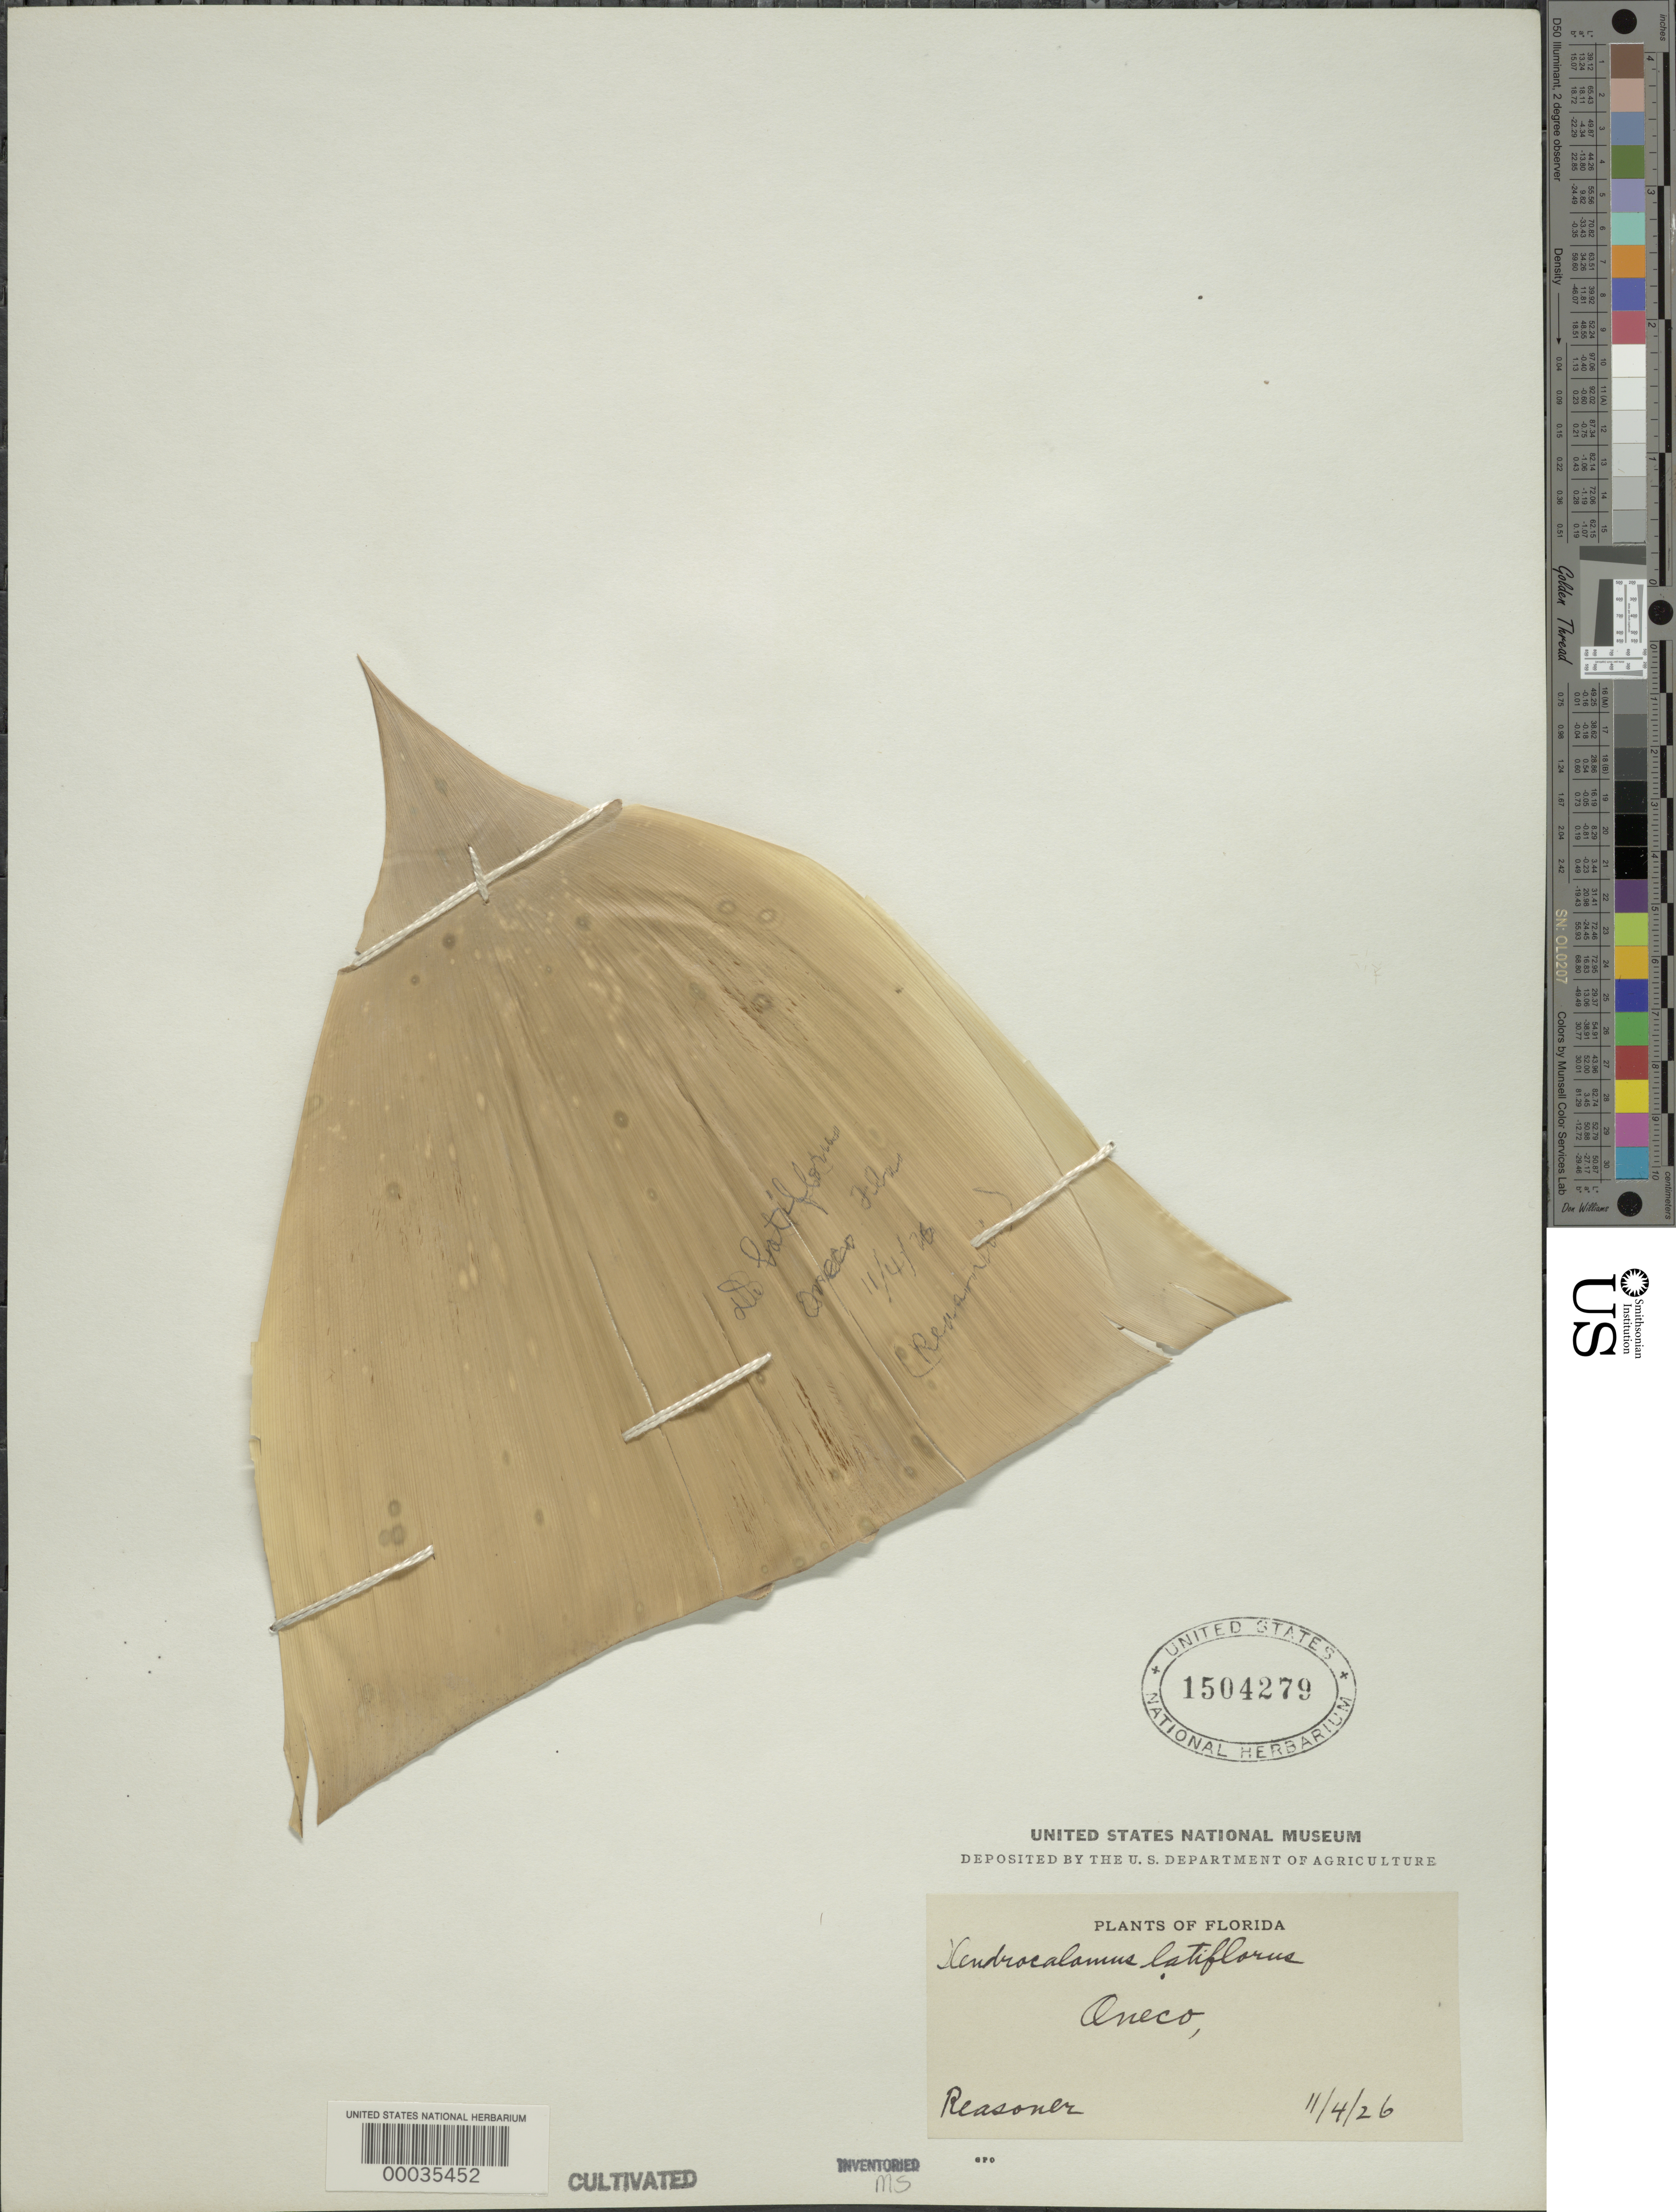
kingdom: Plantae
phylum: Tracheophyta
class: Liliopsida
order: Poales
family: Poaceae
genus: Dendrocalamus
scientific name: Dendrocalamus latiflorus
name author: Munro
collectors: Reasoner, --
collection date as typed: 04 Nov 1926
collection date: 1926-11-04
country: United States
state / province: Florida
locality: Oneco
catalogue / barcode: US 1504279